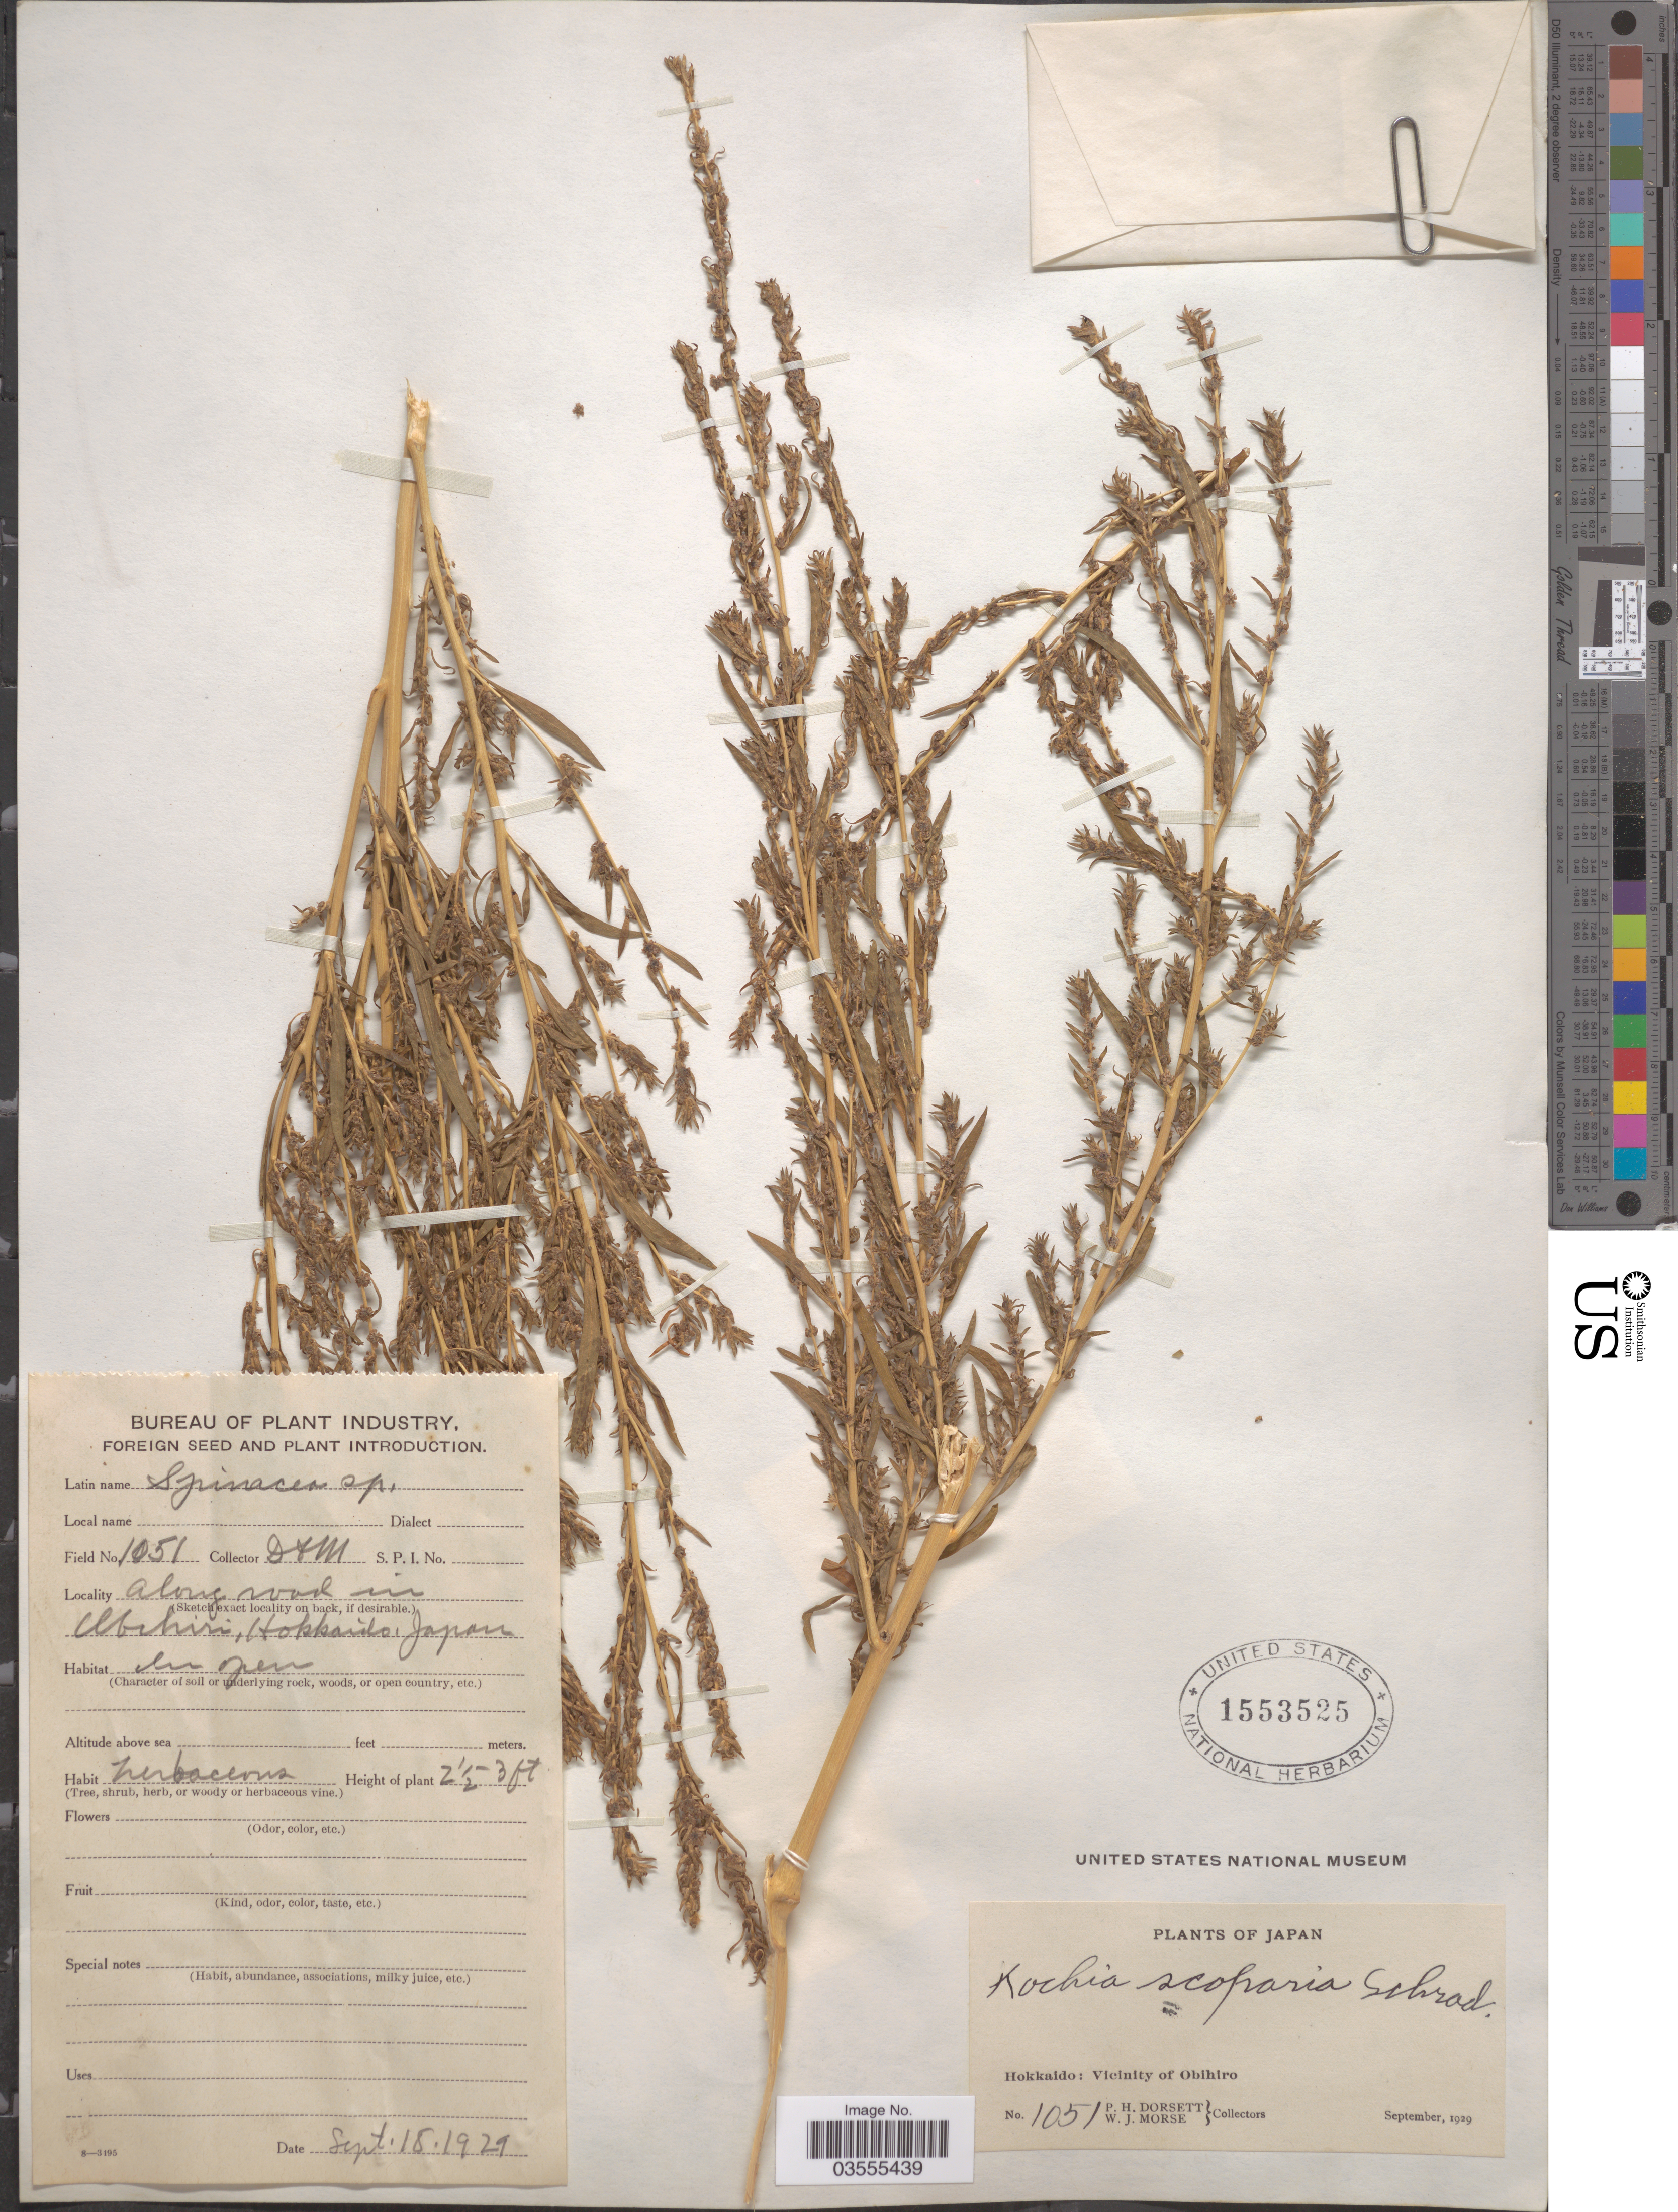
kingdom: Plantae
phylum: Tracheophyta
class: Magnoliopsida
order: Caryophyllales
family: Amaranthaceae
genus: Bassia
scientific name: Bassia scoparia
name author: (L.) Voss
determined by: U.S. National Herbarium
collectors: P. H. Dorsett & W. J. Morse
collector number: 1051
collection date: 1929-09-18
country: Japan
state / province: Hokkaidō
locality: Vicinity of Obihiro.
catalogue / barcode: US 1553525